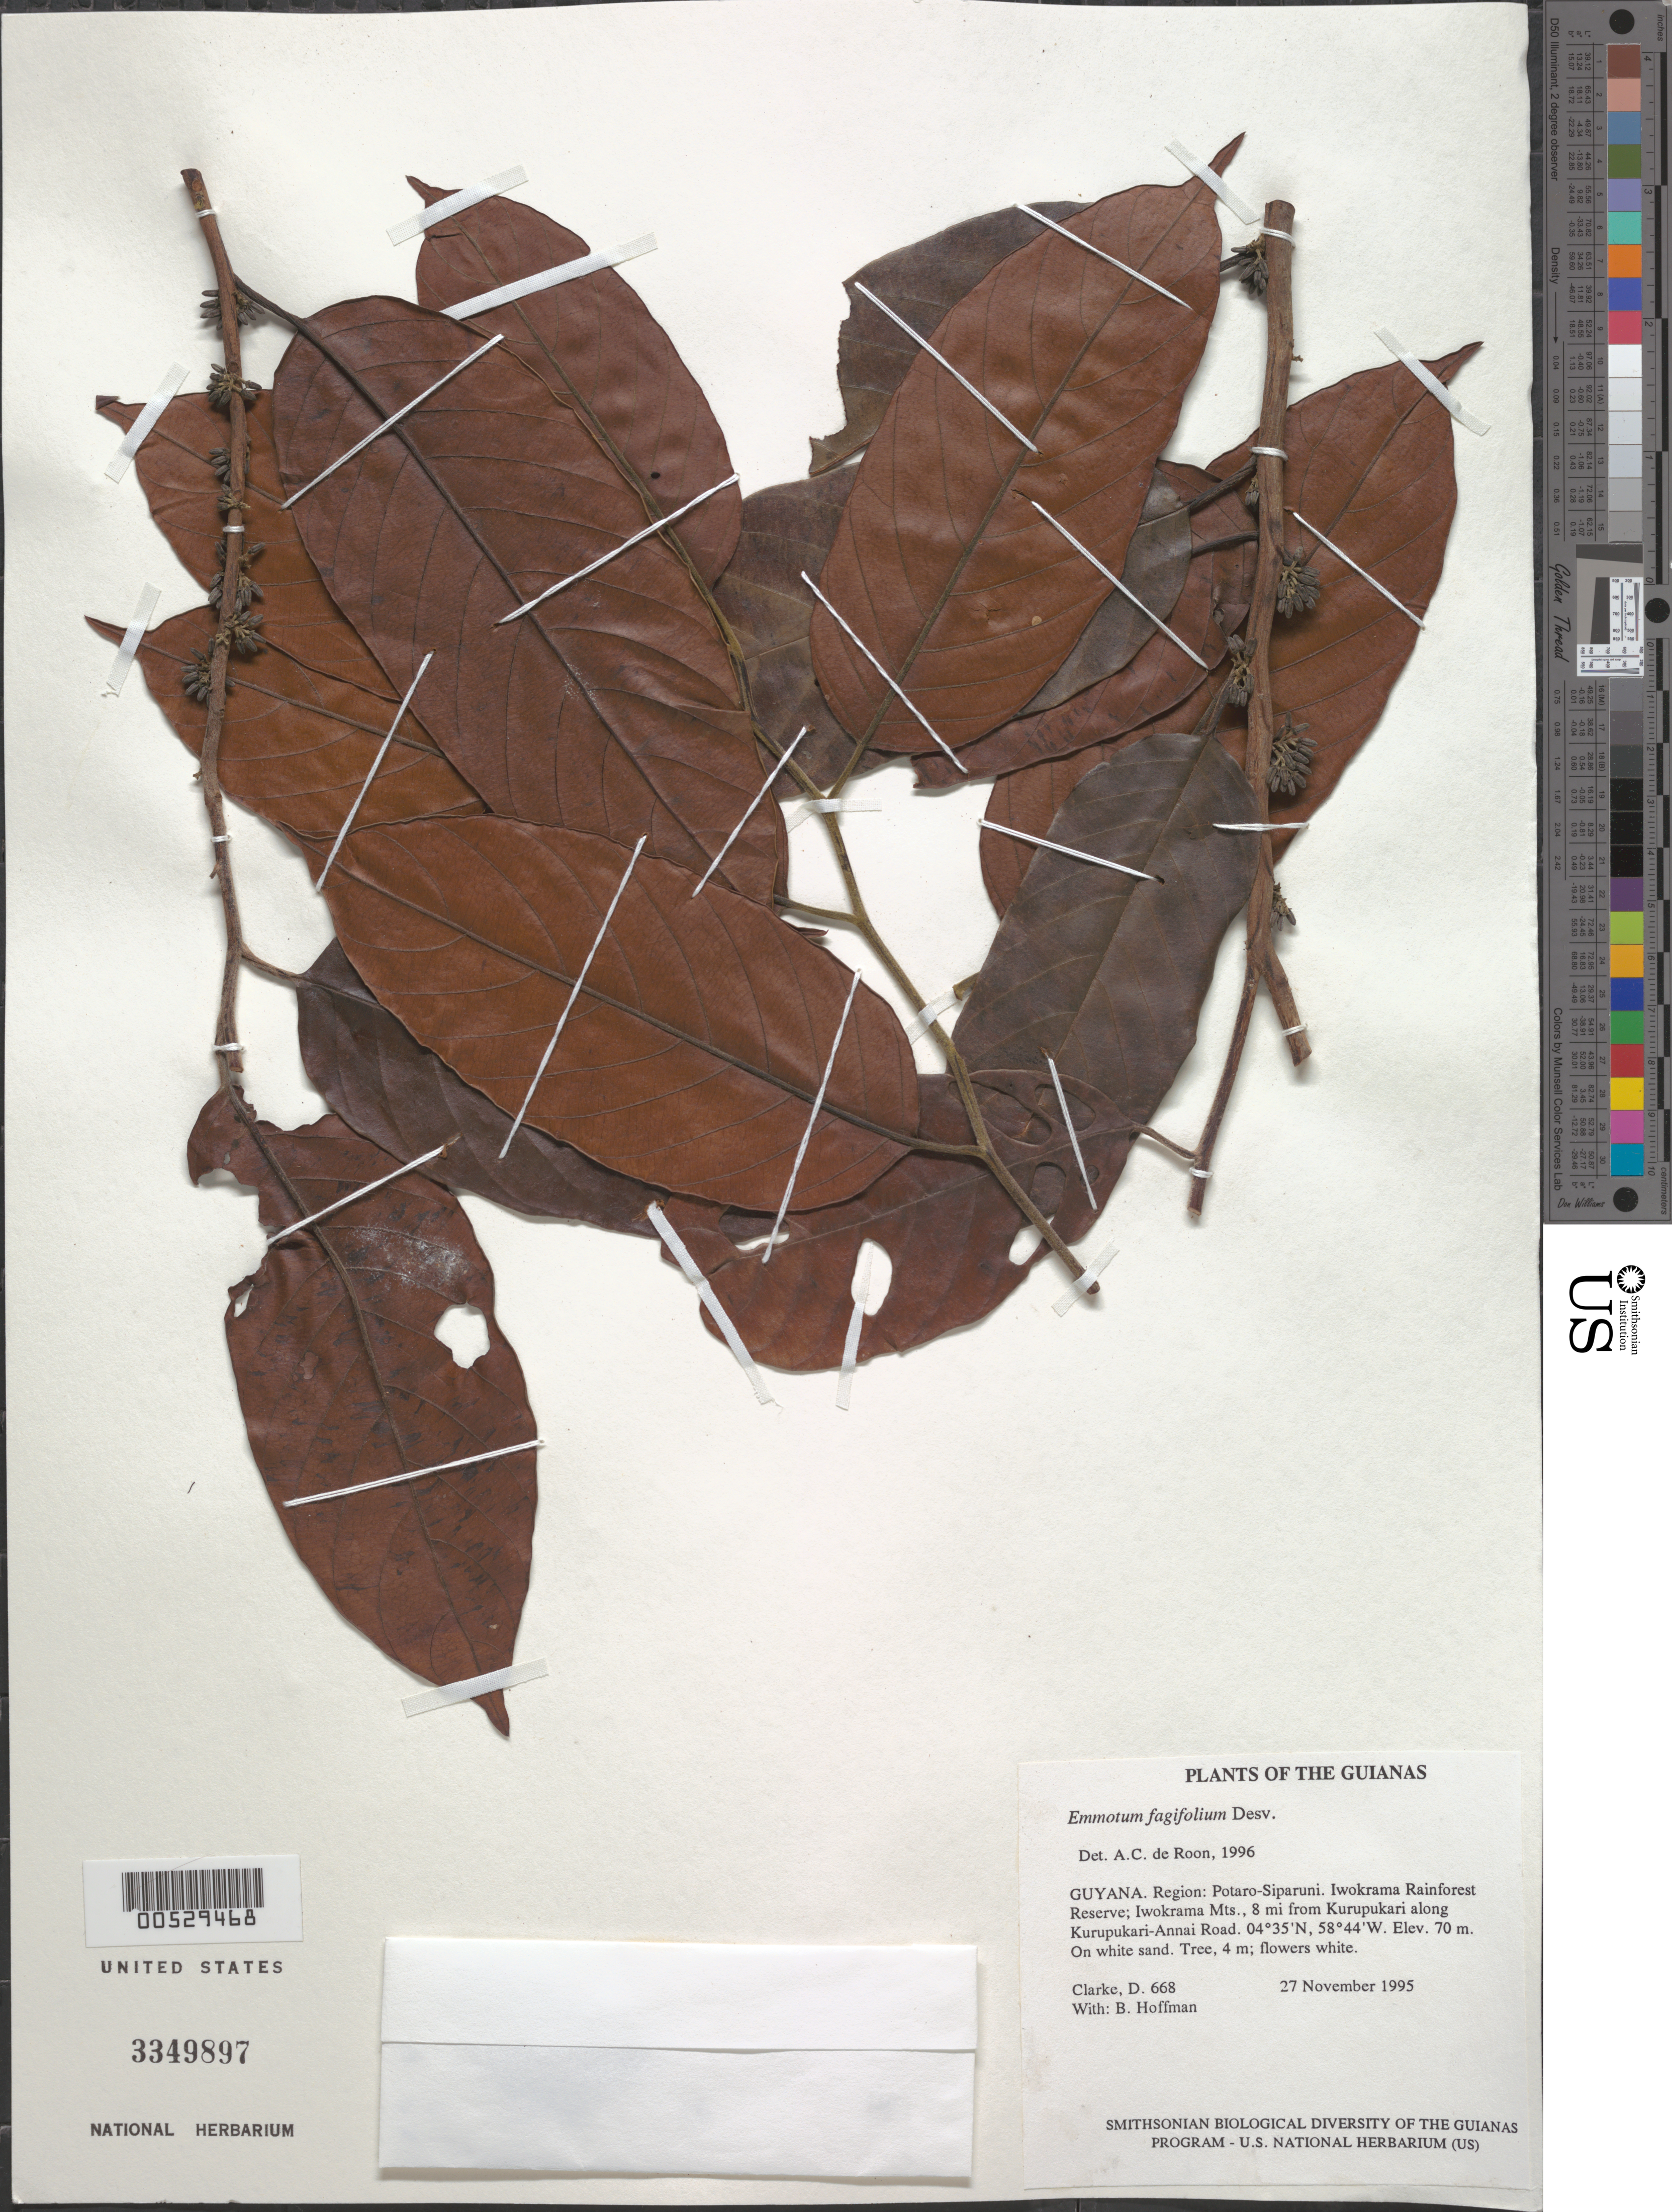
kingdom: Plantae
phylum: Tracheophyta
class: Magnoliopsida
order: Metteniusales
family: Metteniusaceae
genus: Emmotum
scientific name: Emmotum fagifolium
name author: Desv. ex Ham.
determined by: de Roon, A. C.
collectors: H. D. Clarke & B. Hoffman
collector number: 668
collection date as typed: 27 November 1995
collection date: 1995-11-27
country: Guyana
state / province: Potaro-Siparuni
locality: Iwokrama Rainforest Reserve; Iwokrama Mts., 8 mi from Kurupukari along Kurupukari-Annai Road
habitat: On white sand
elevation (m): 70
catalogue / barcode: US 3349897